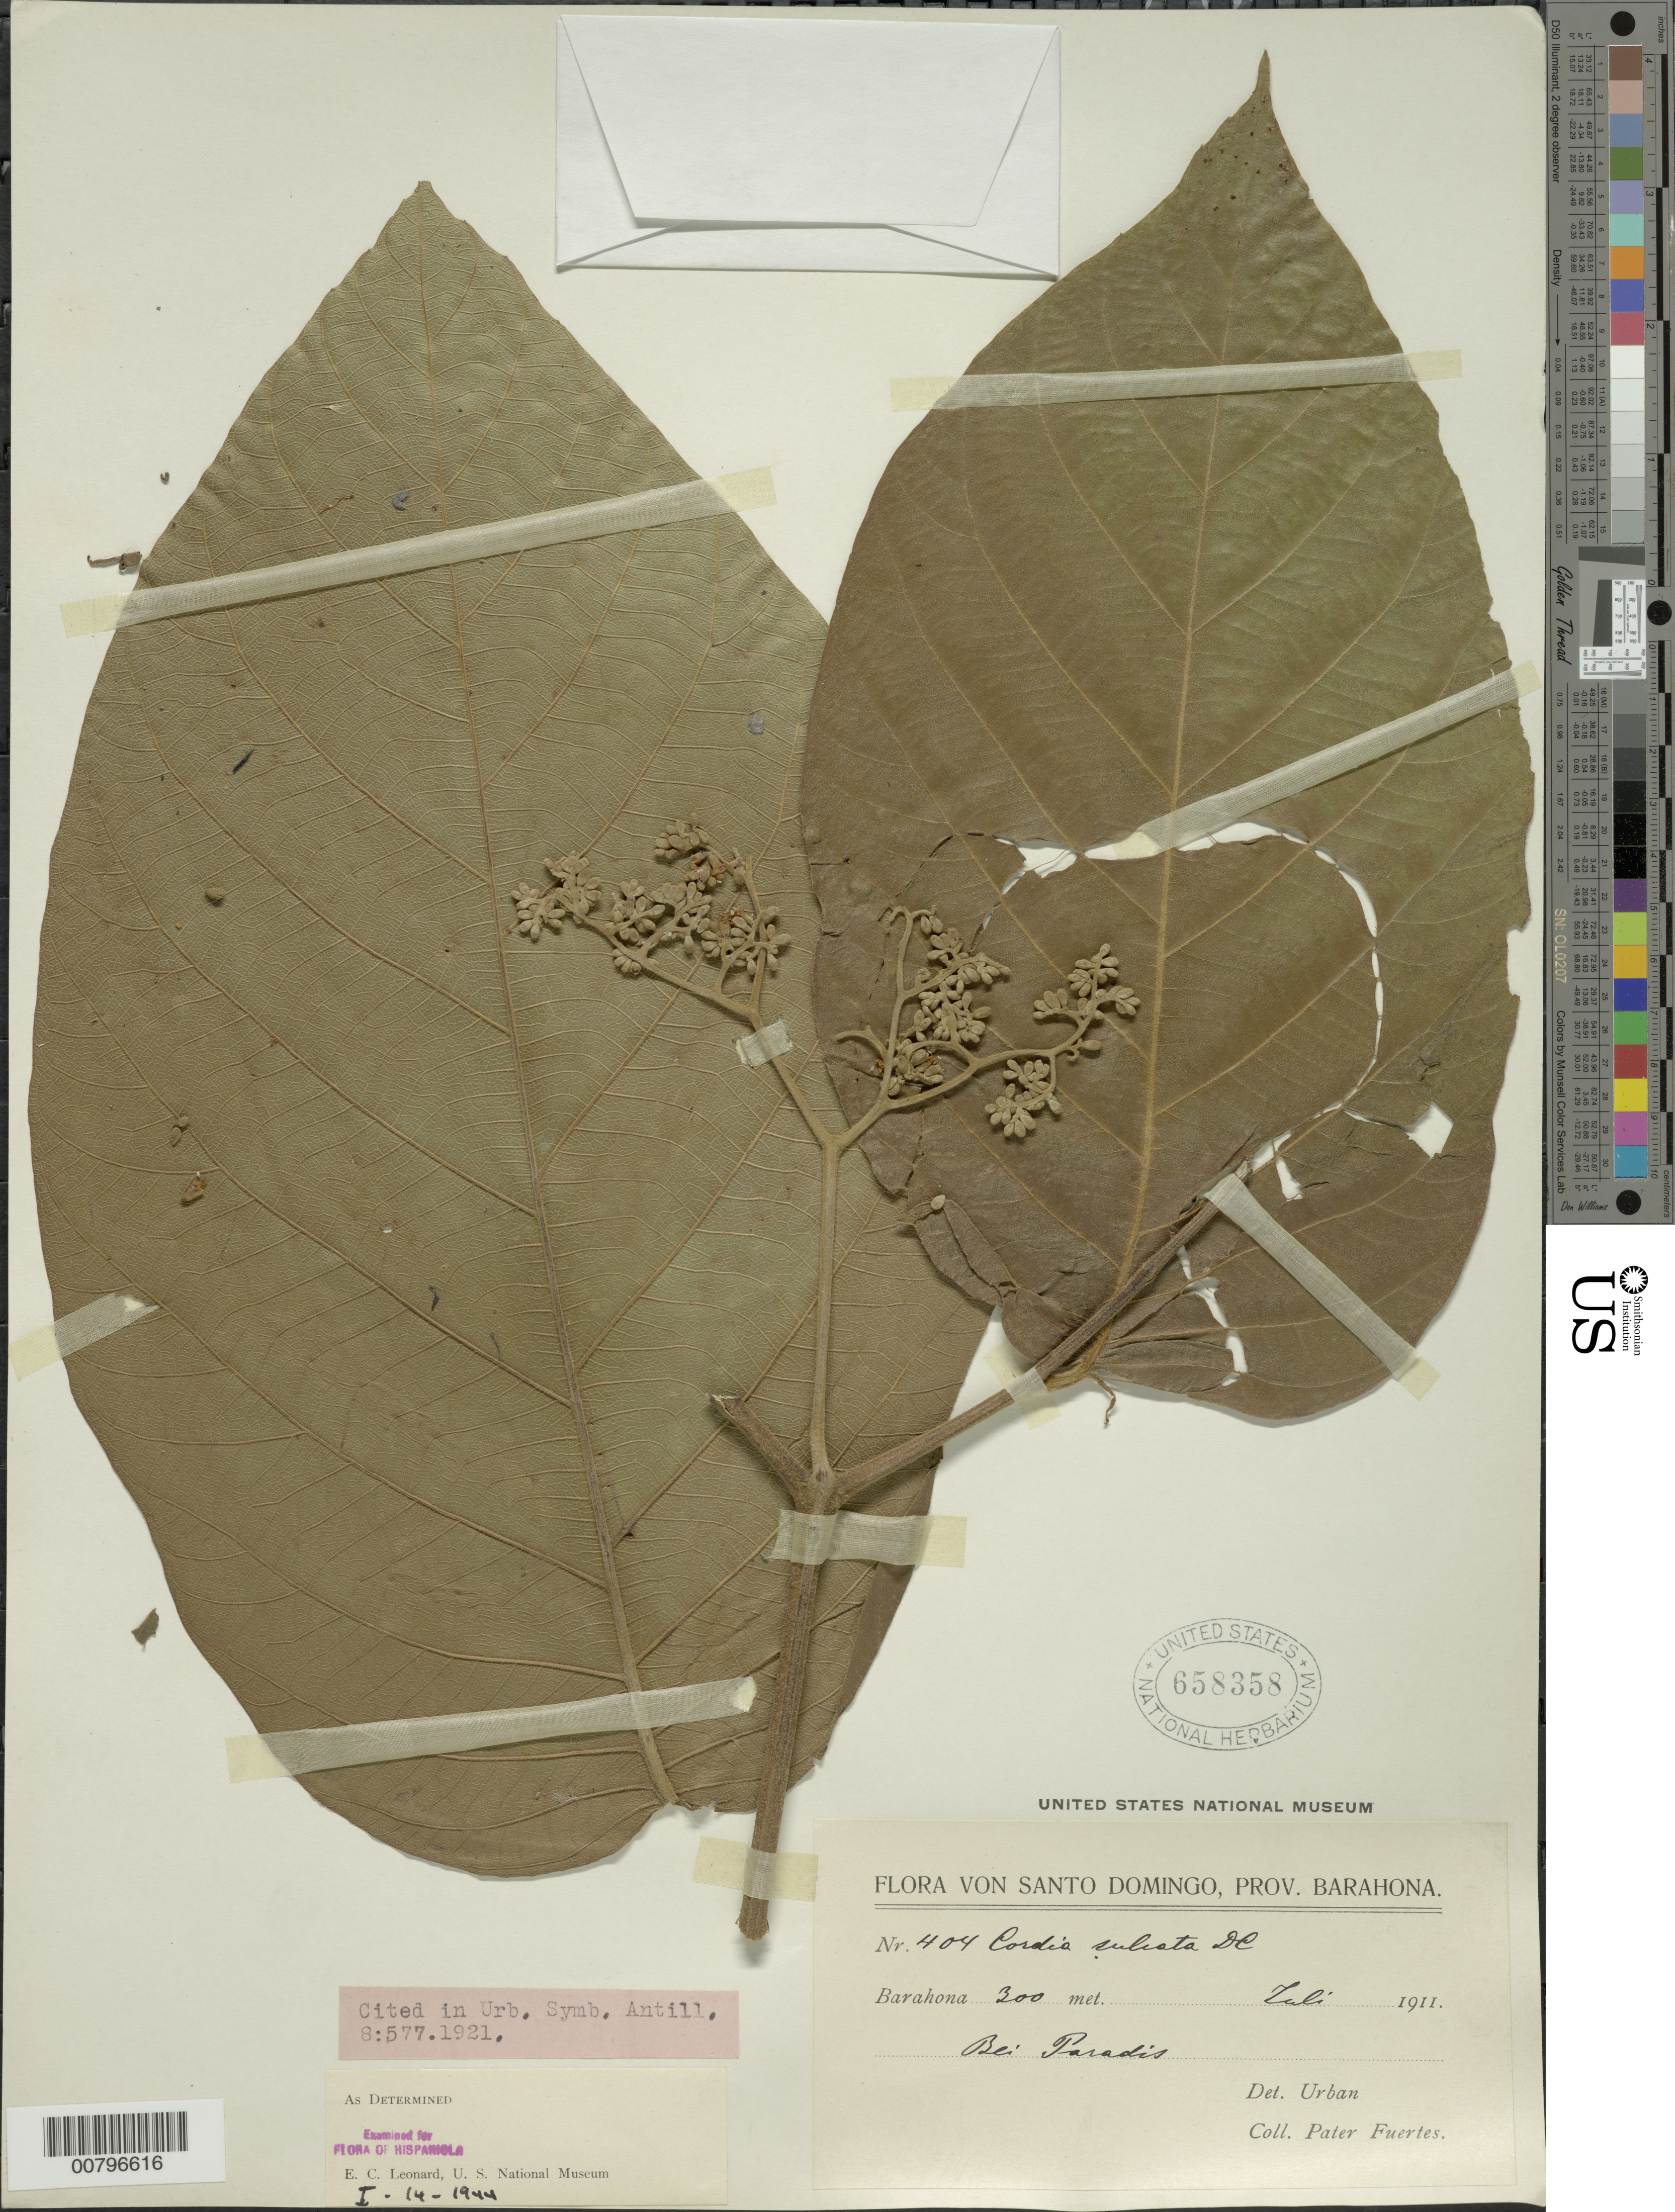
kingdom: Plantae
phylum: Tracheophyta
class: Magnoliopsida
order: Boraginales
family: Cordiaceae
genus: Cordia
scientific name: Cordia sulcata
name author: DC.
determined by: Leonard, Emery C., (US)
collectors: M. D. Fuertes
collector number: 404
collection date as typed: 19 Mar 1911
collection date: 1911-03-19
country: Dominican Republic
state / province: Barahona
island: Hispaniola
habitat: Bei Paradis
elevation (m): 300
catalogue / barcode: US 658358